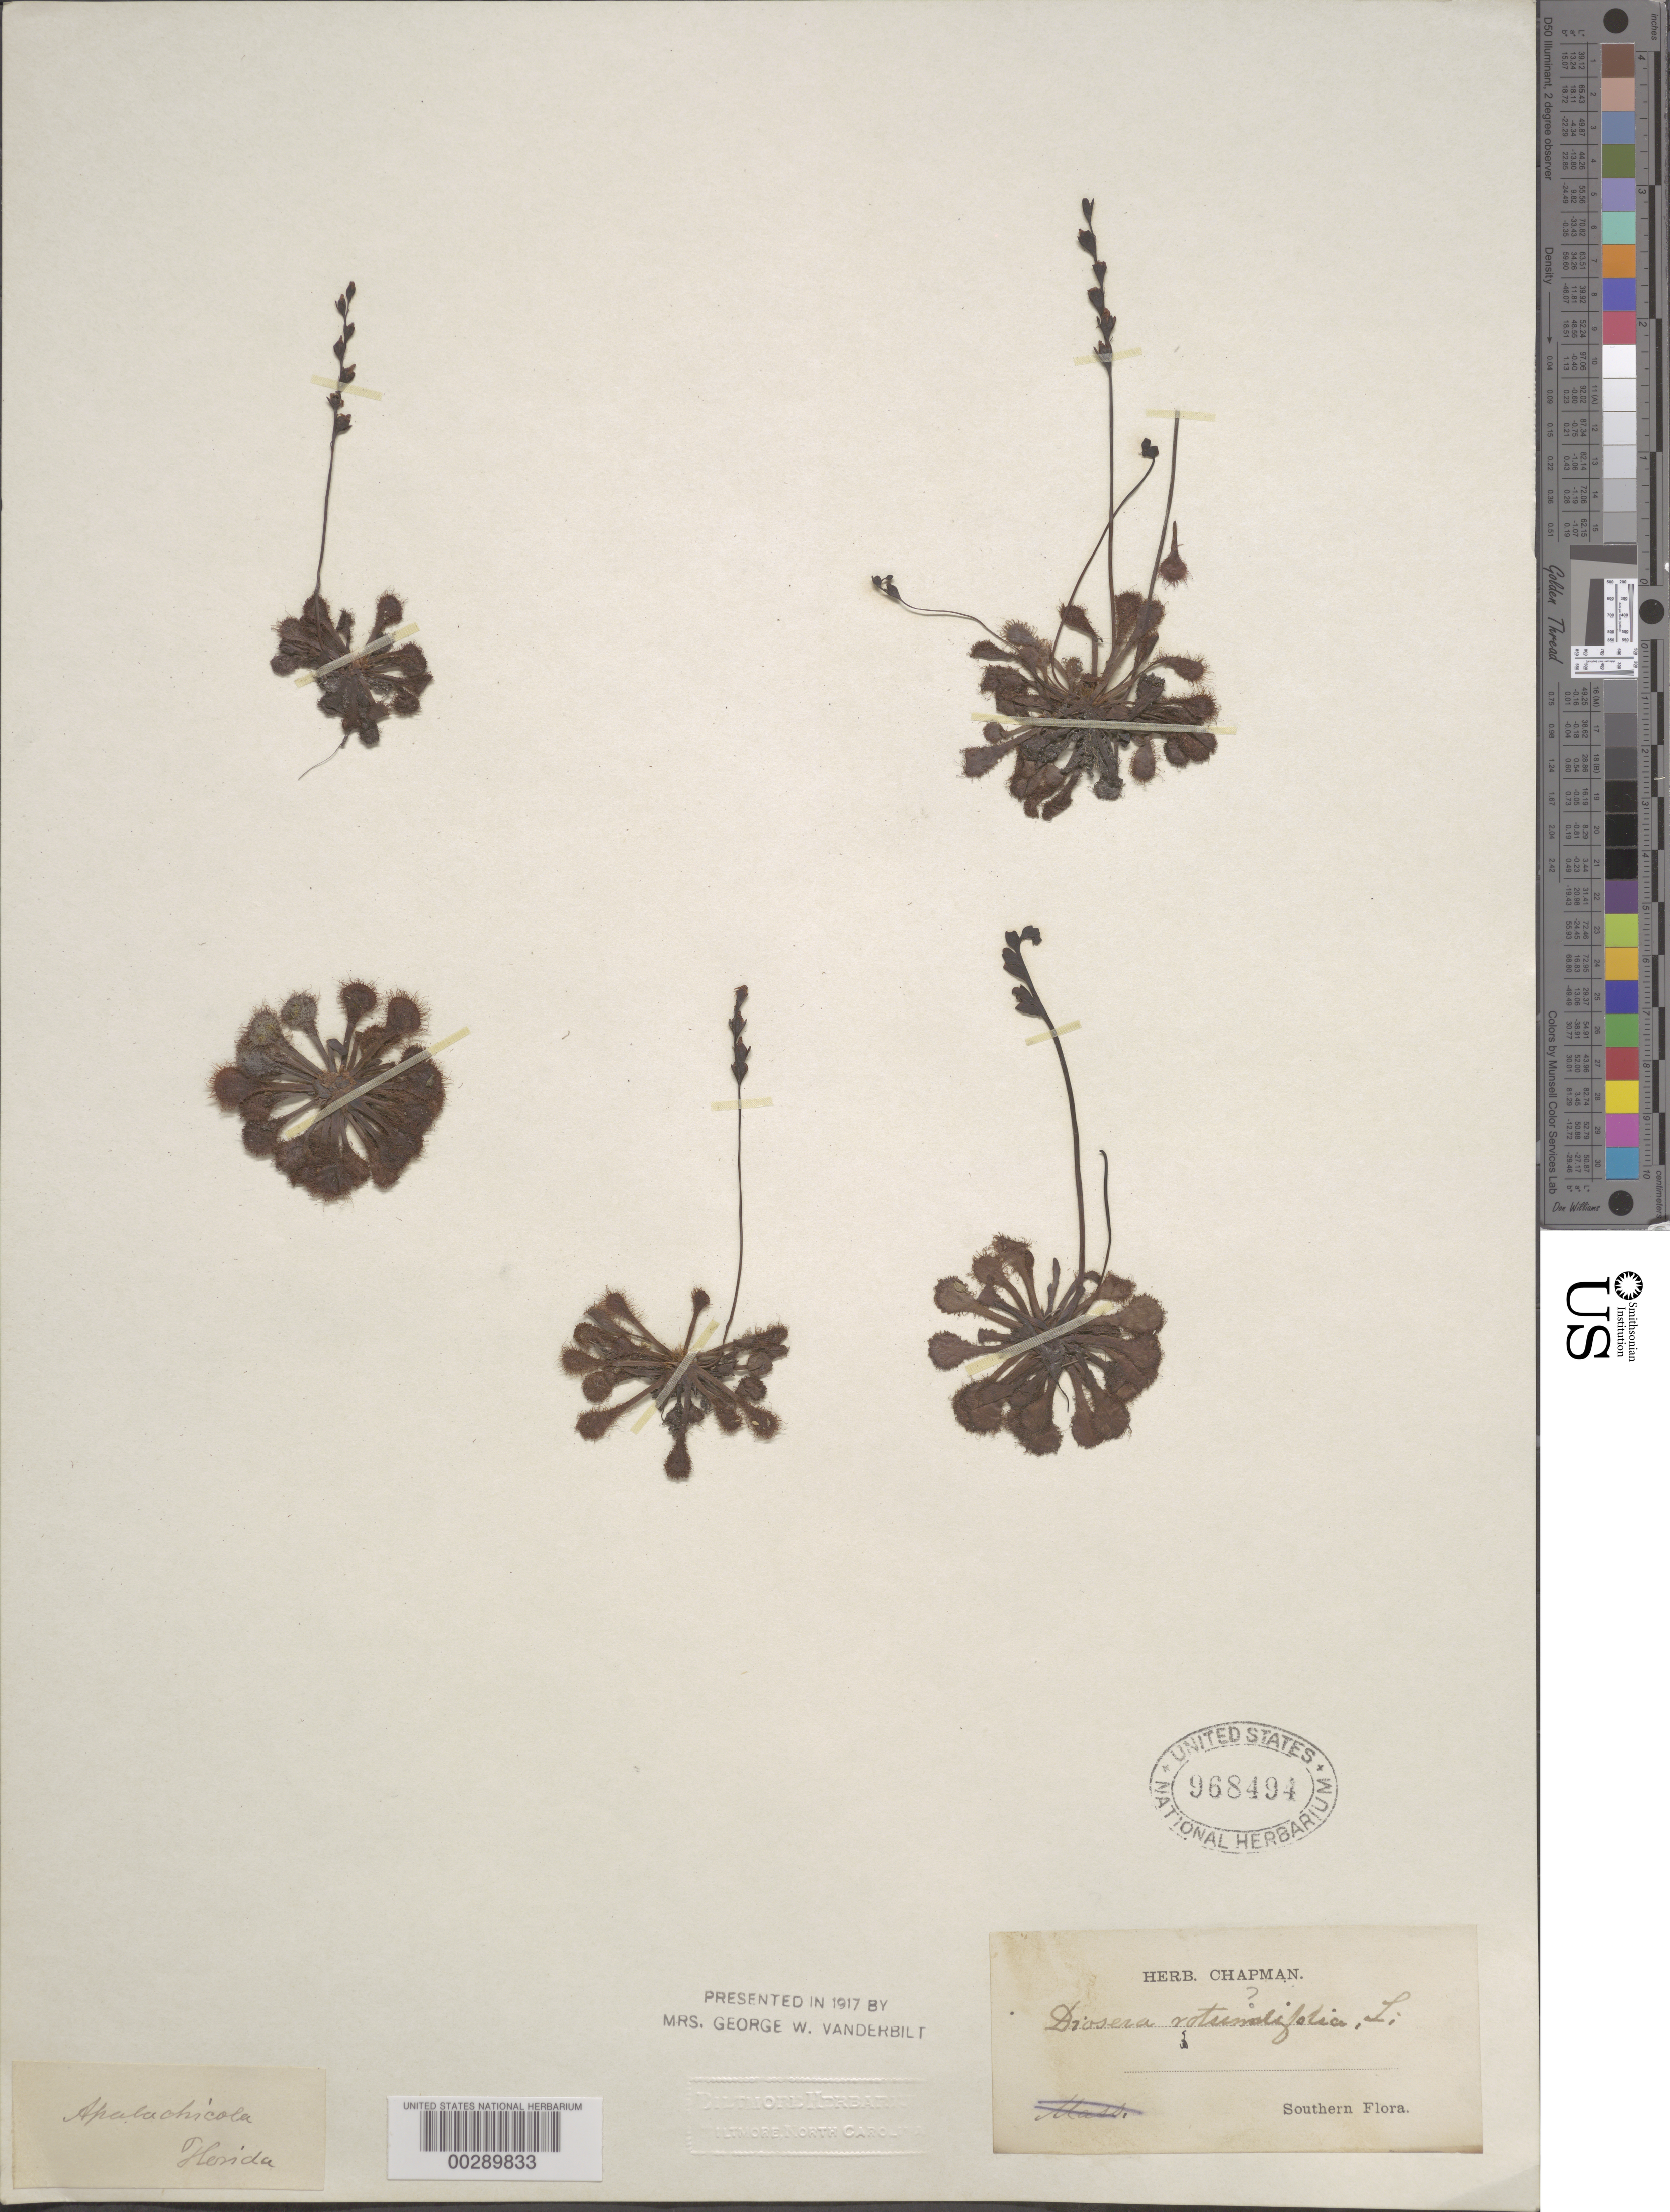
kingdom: Plantae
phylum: Tracheophyta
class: Magnoliopsida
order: Caryophyllales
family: Droseraceae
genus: Drosera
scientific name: Drosera rotundifolia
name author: L.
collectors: ex herb. A.W. Chapman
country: United States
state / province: Florida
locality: Apalachicola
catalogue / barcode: US 968494